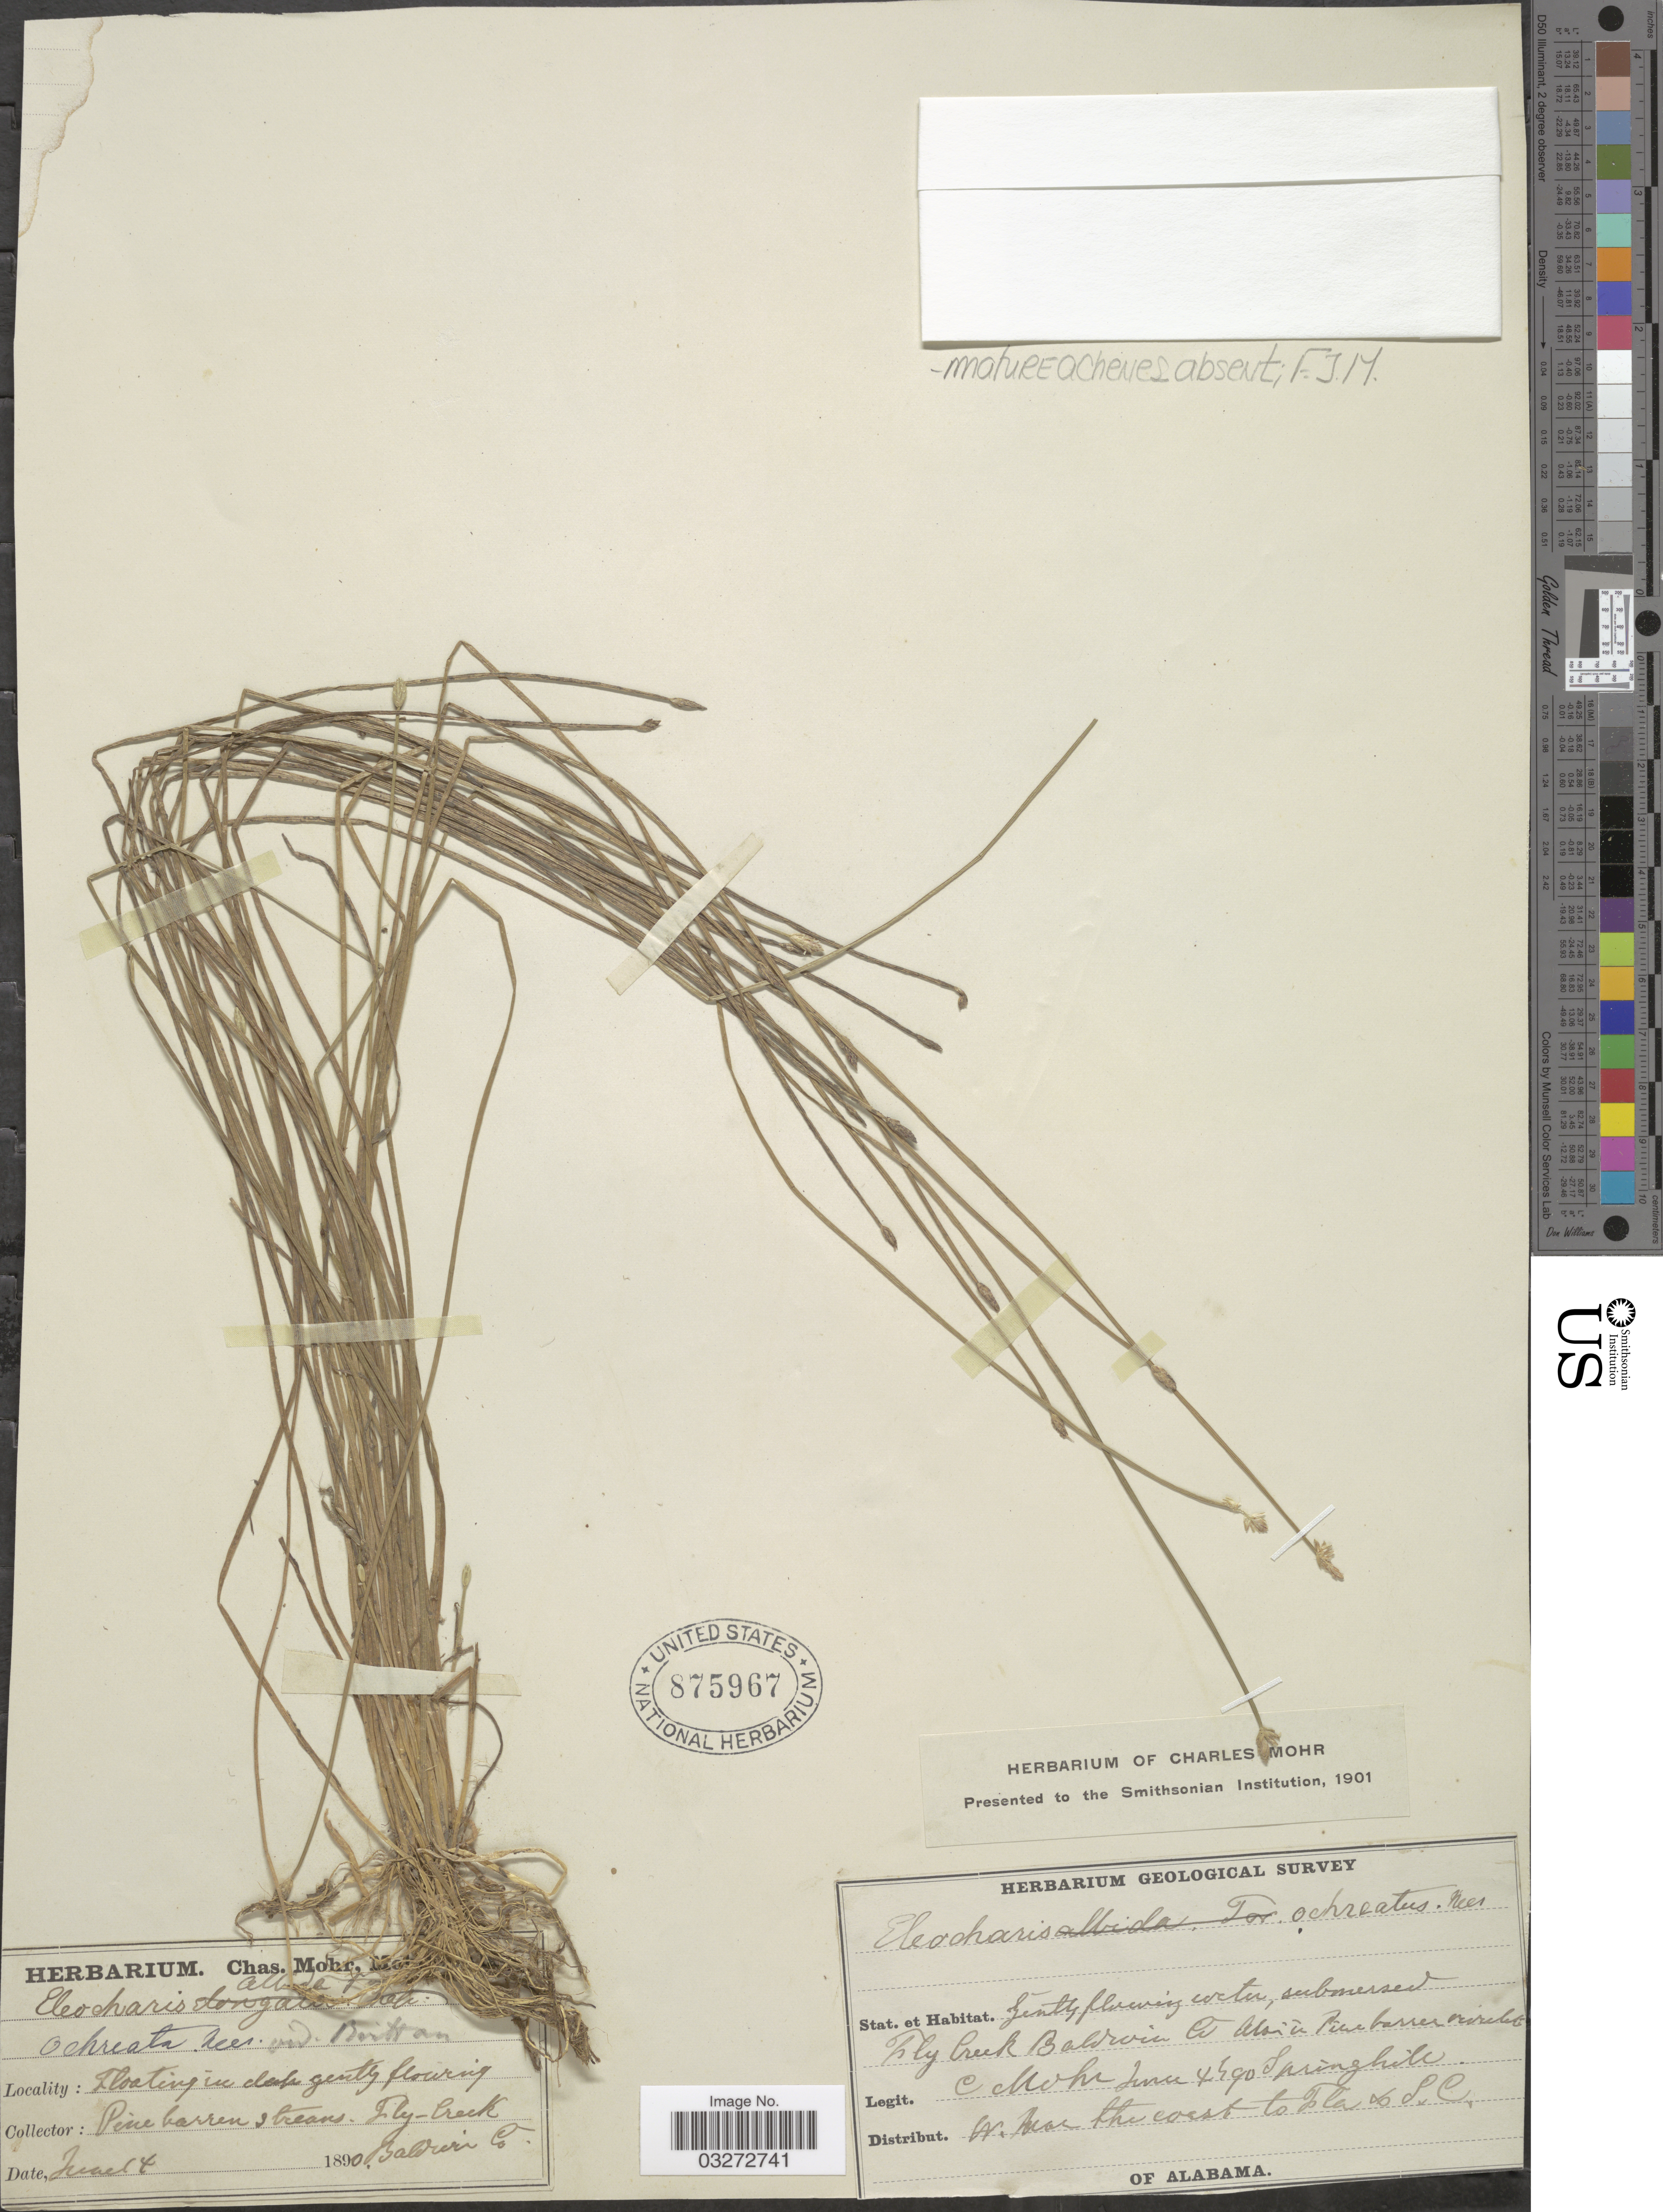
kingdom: Plantae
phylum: Tracheophyta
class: Liliopsida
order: Poales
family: Cyperaceae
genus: Eleocharis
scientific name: Eleocharis flavescens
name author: (Poir.) Urb.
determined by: Strong, Mark T., (BOT), Smithsonian Institution - National Museum of Natural History (UNITED STATES)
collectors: Mohr, C. T. (herbarium)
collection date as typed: Transcribed d/m/y: 4/6/90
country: United States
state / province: Alabama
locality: Fly Creek, Baldwin Co. Springhill. Near the coast to Fla. & S.C.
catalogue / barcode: US 875967